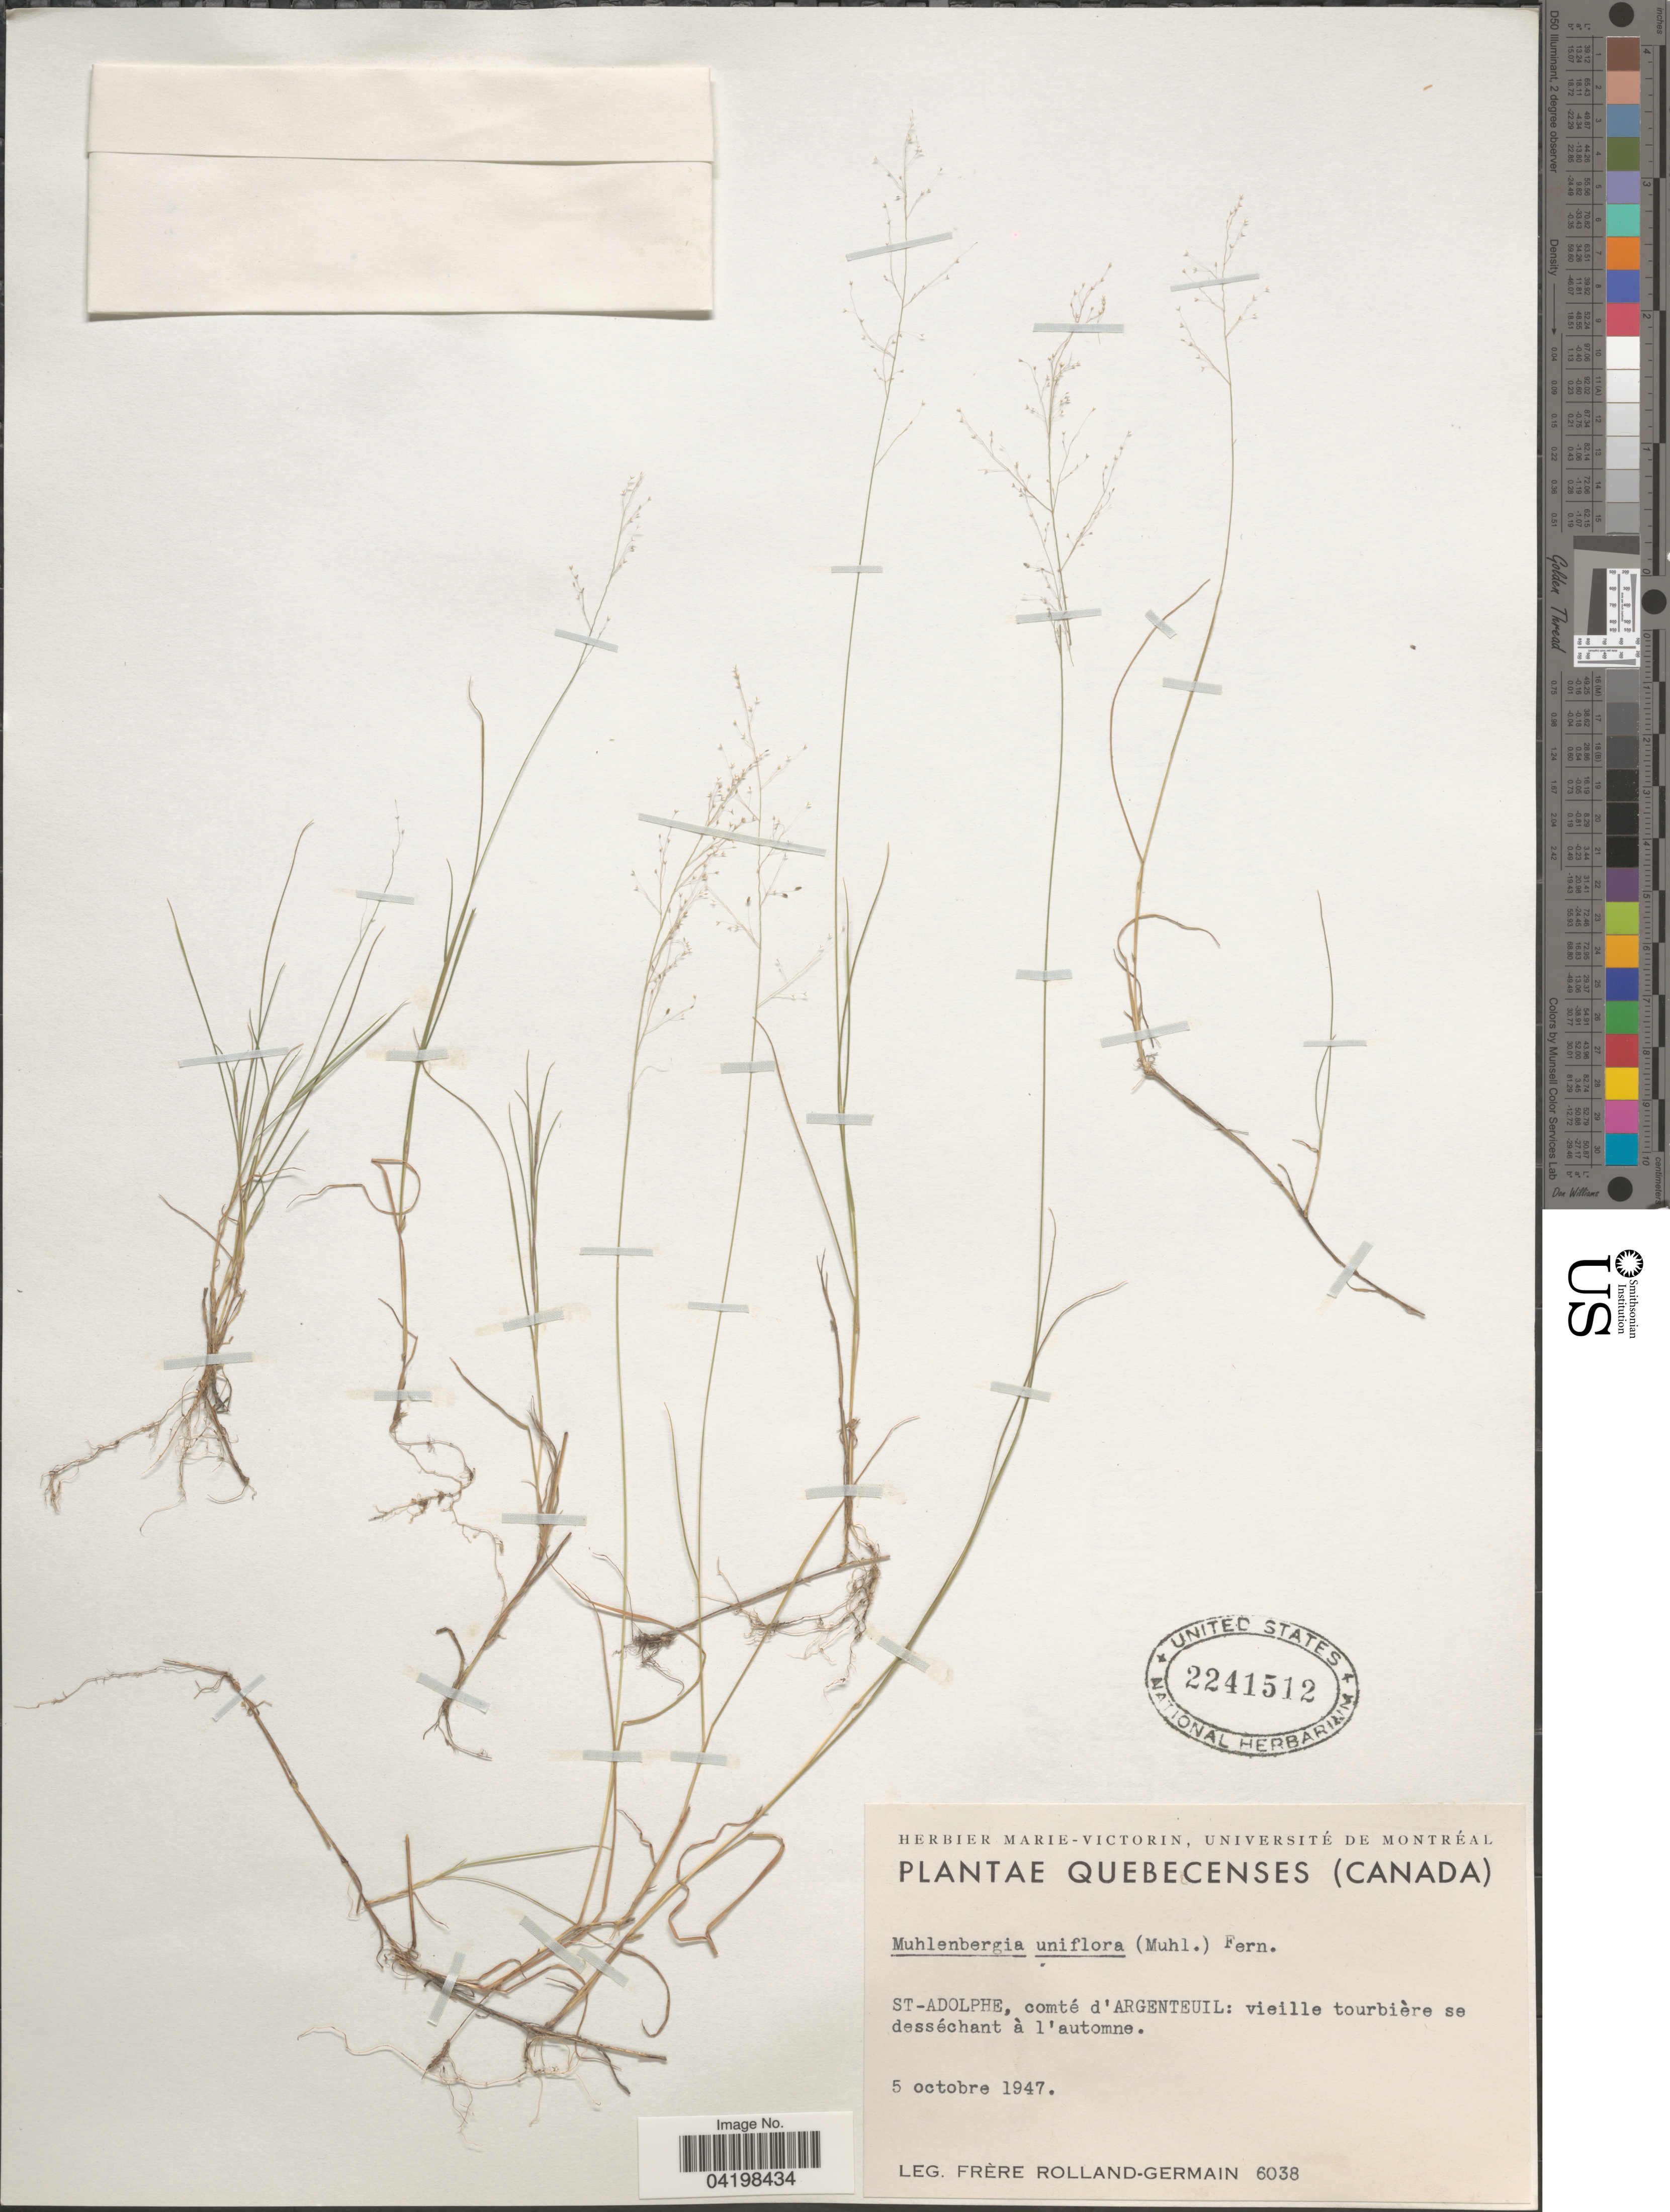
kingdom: Plantae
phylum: Tracheophyta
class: Liliopsida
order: Poales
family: Poaceae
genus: Muhlenbergia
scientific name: Muhlenbergia uniflora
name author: (Muhl.) Fernald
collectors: Rolland-Germain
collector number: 6038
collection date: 1947-10-05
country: Canada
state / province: Quebec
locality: St-Adolphe, comté d'Argenteuil: vieille tourbière se desséchant à l'automne.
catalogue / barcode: US 2241512